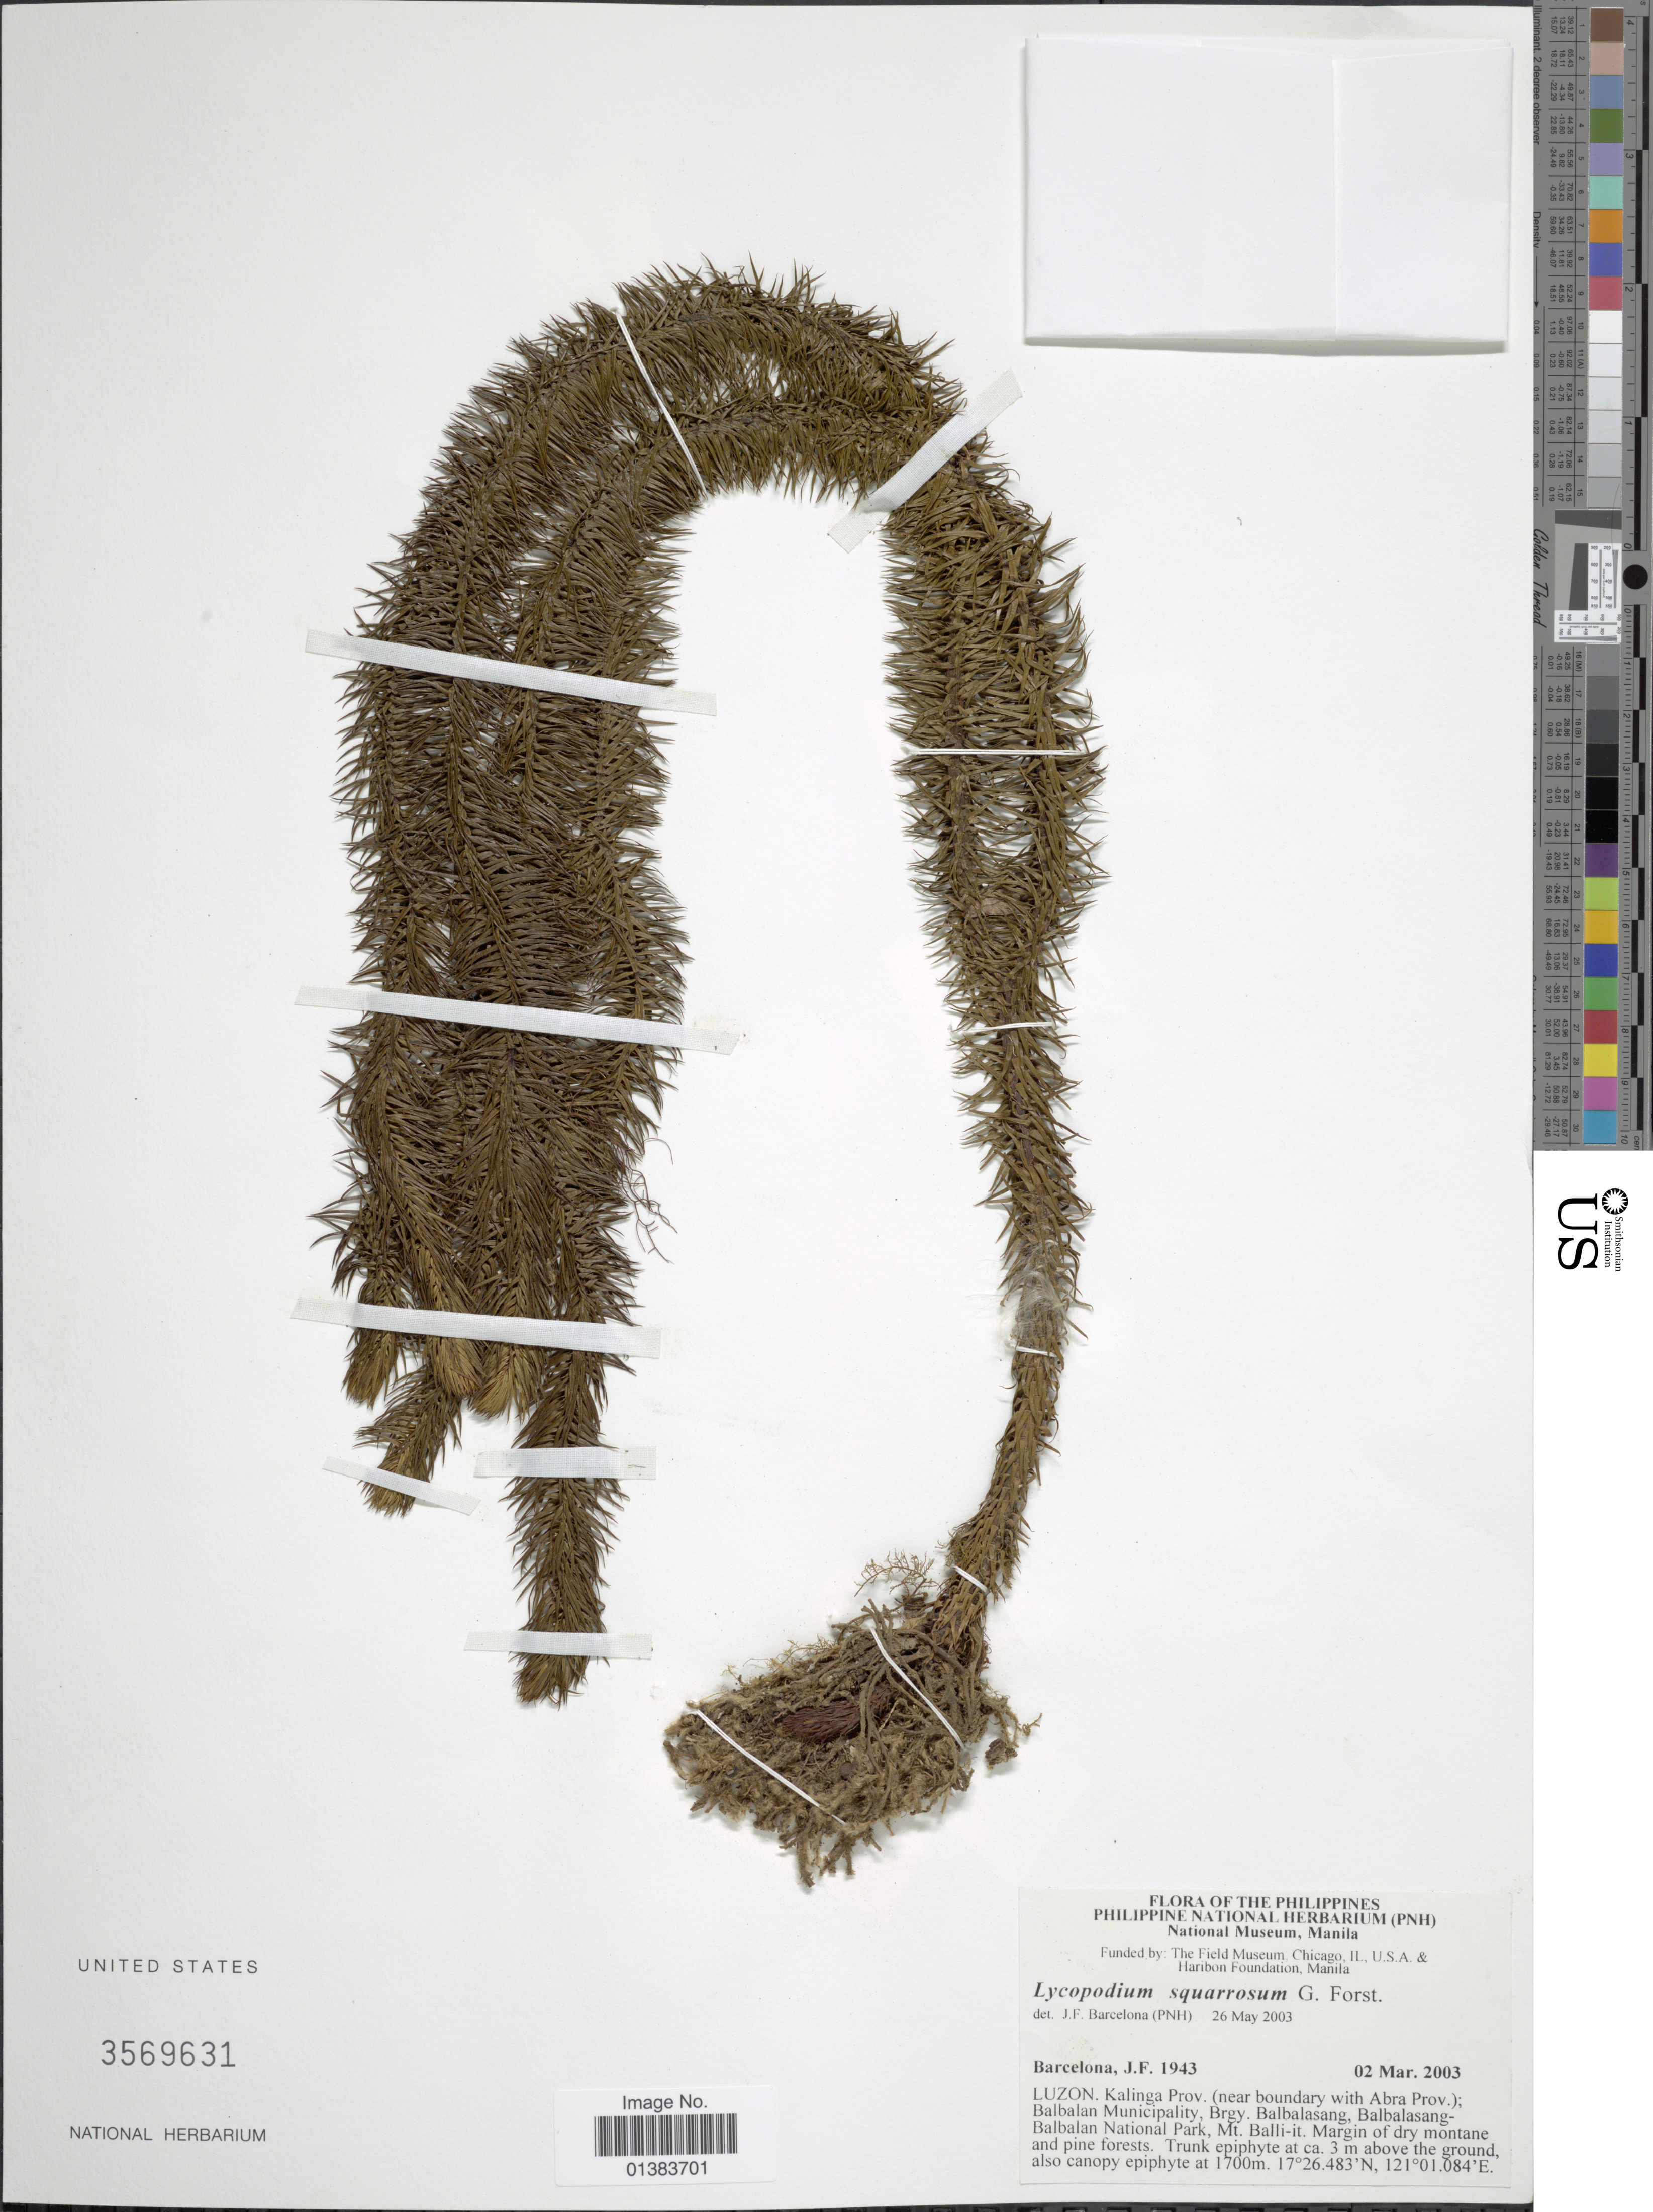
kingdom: Plantae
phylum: Tracheophyta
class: Lycopodiopsida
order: Lycopodiales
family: Lycopodiaceae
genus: Phlegmariurus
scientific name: Phlegmariurus squarrosus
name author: (G. Forst.) Á. Löve & D. Löve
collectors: J. F. Barcelona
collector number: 1943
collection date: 2003-03-02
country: Philippines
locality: Luzon. Kalinga Prov. (near boundary with Abra Prov.); Balbalan Municipality, Brgy. Balbalasang, Balbalasang-Balbalan National Park, Mt. Balli-it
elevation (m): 1700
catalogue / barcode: US 3569631